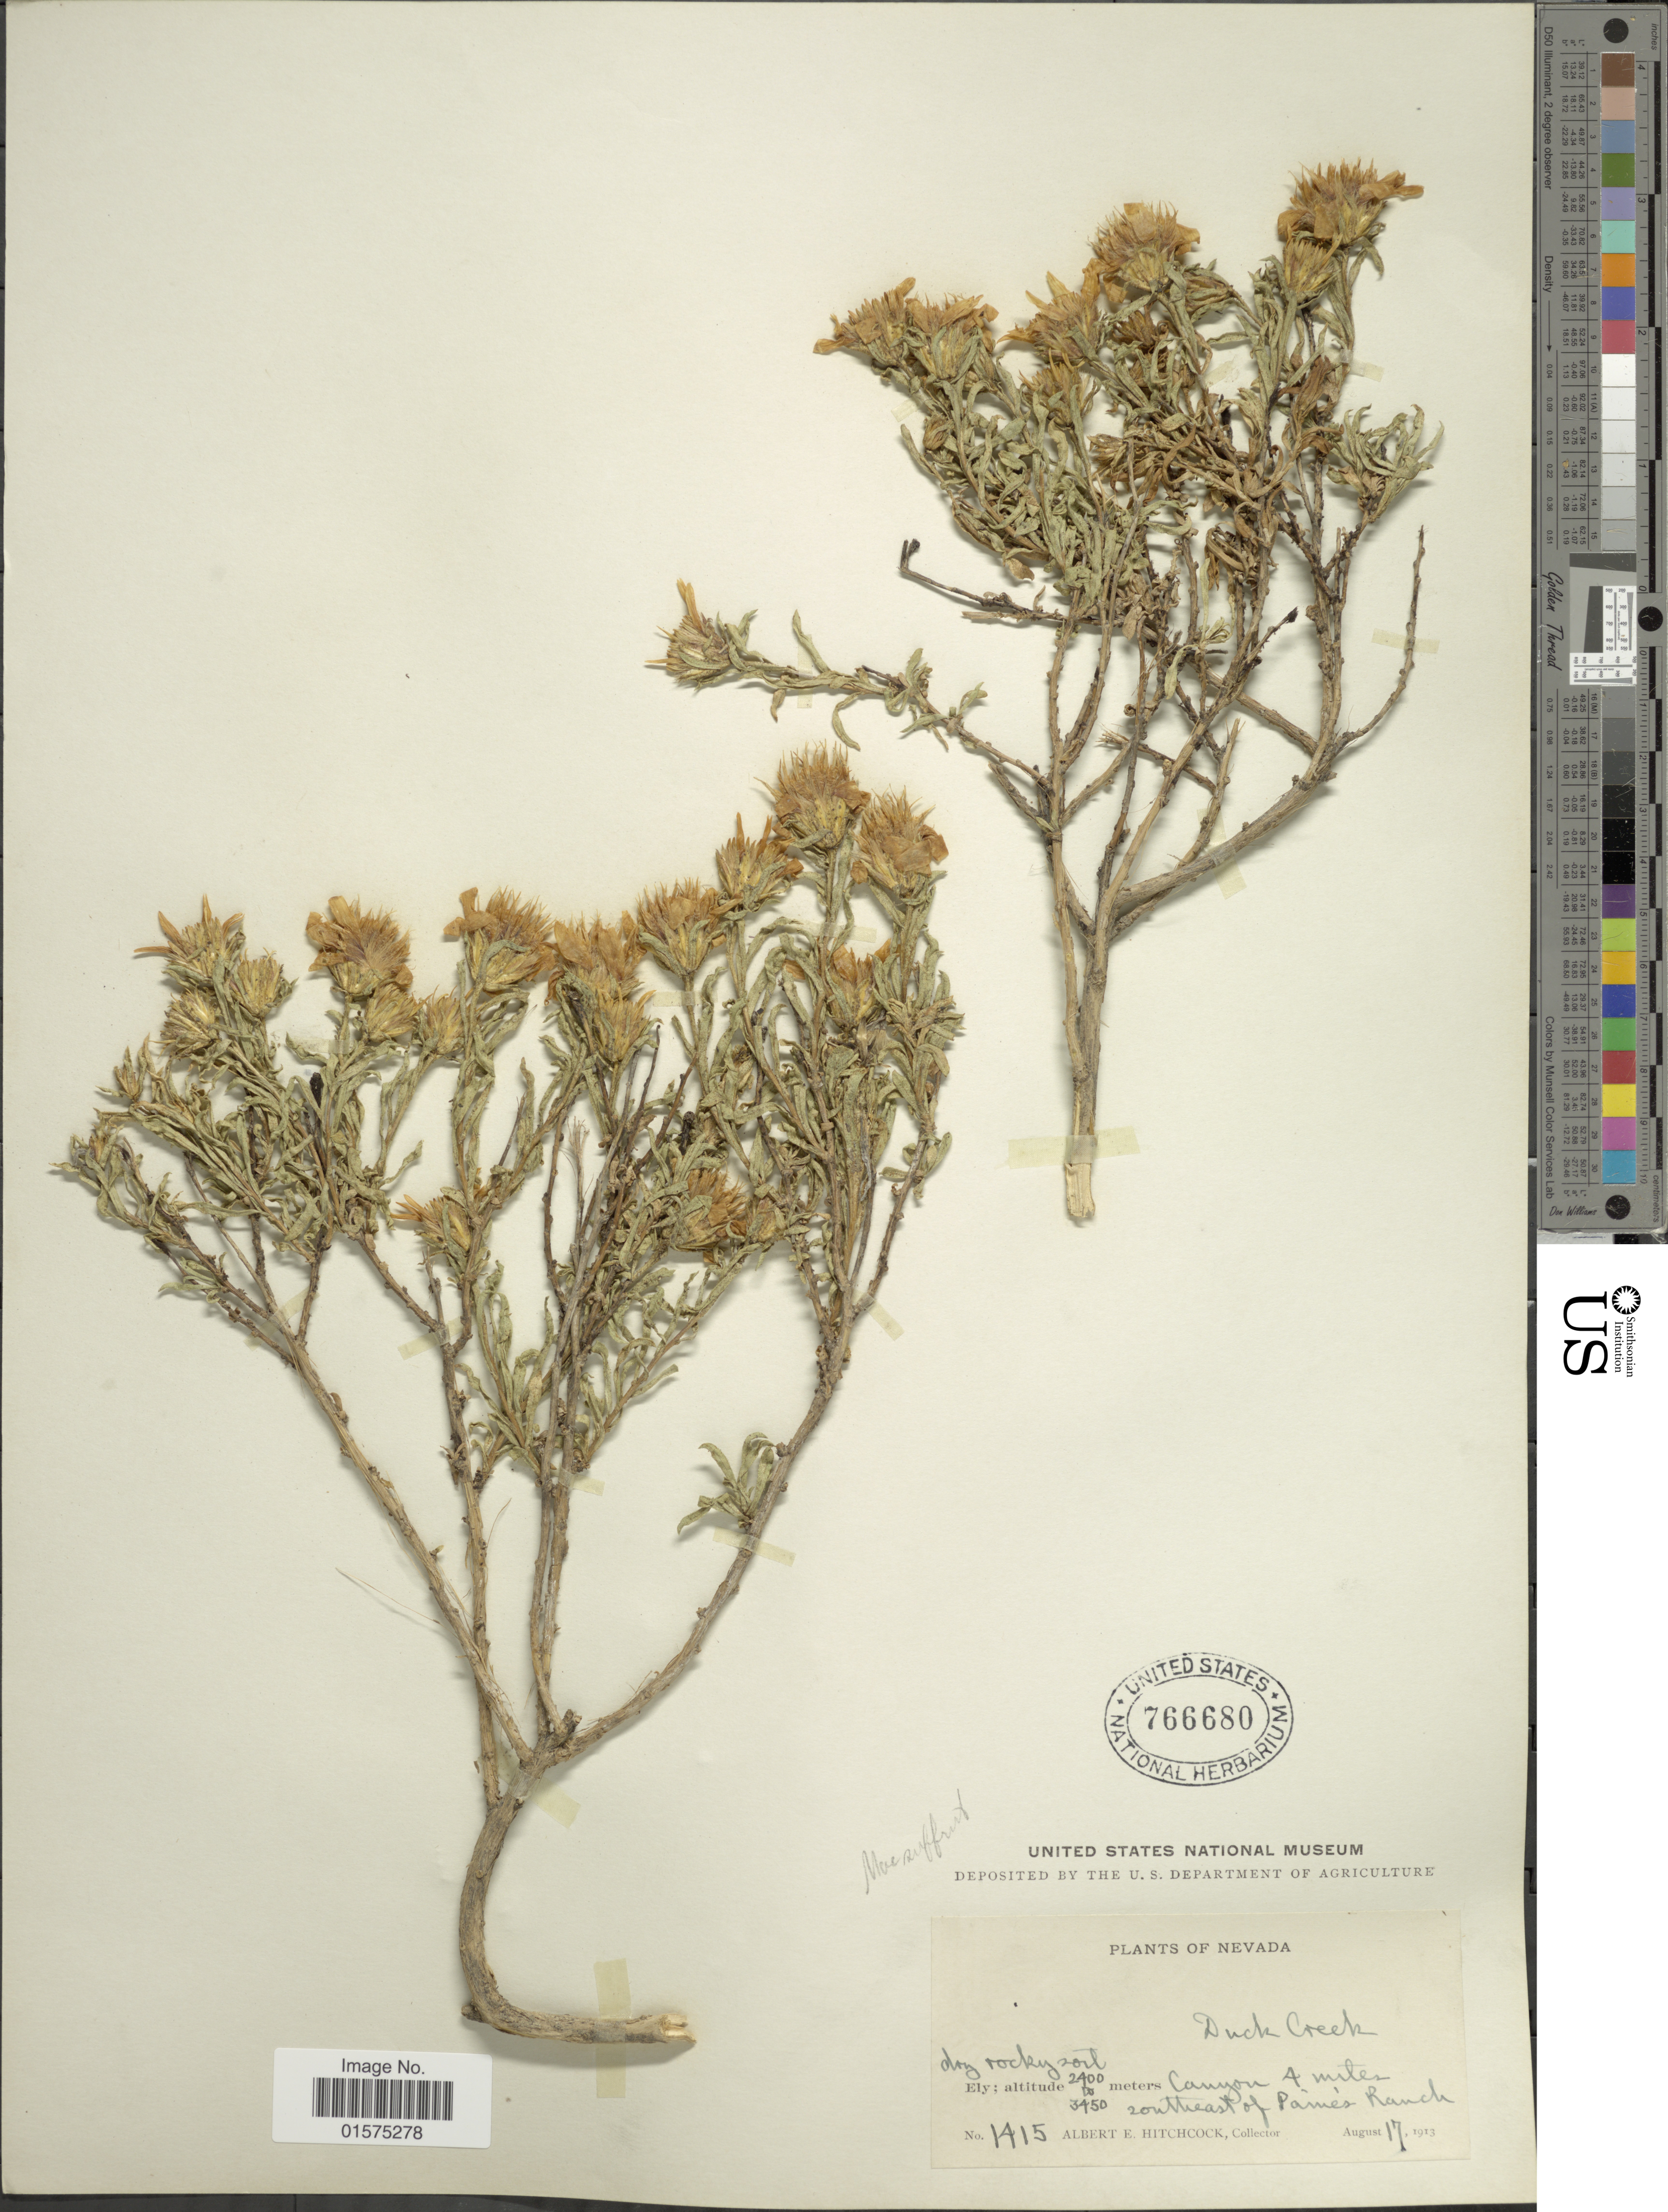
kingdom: Plantae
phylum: Tracheophyta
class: Magnoliopsida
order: Asterales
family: Asteraceae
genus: Ericameria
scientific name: Ericameria suffruticosa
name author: (Nutt.) G.L. Nesom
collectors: A. Hitchcock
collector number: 1415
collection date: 1913-08-17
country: United States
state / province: Nevada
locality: Canyon 4 miles southeast of Paine's Ranch, Duck Creek, Ely.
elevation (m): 2400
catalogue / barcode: US 766680